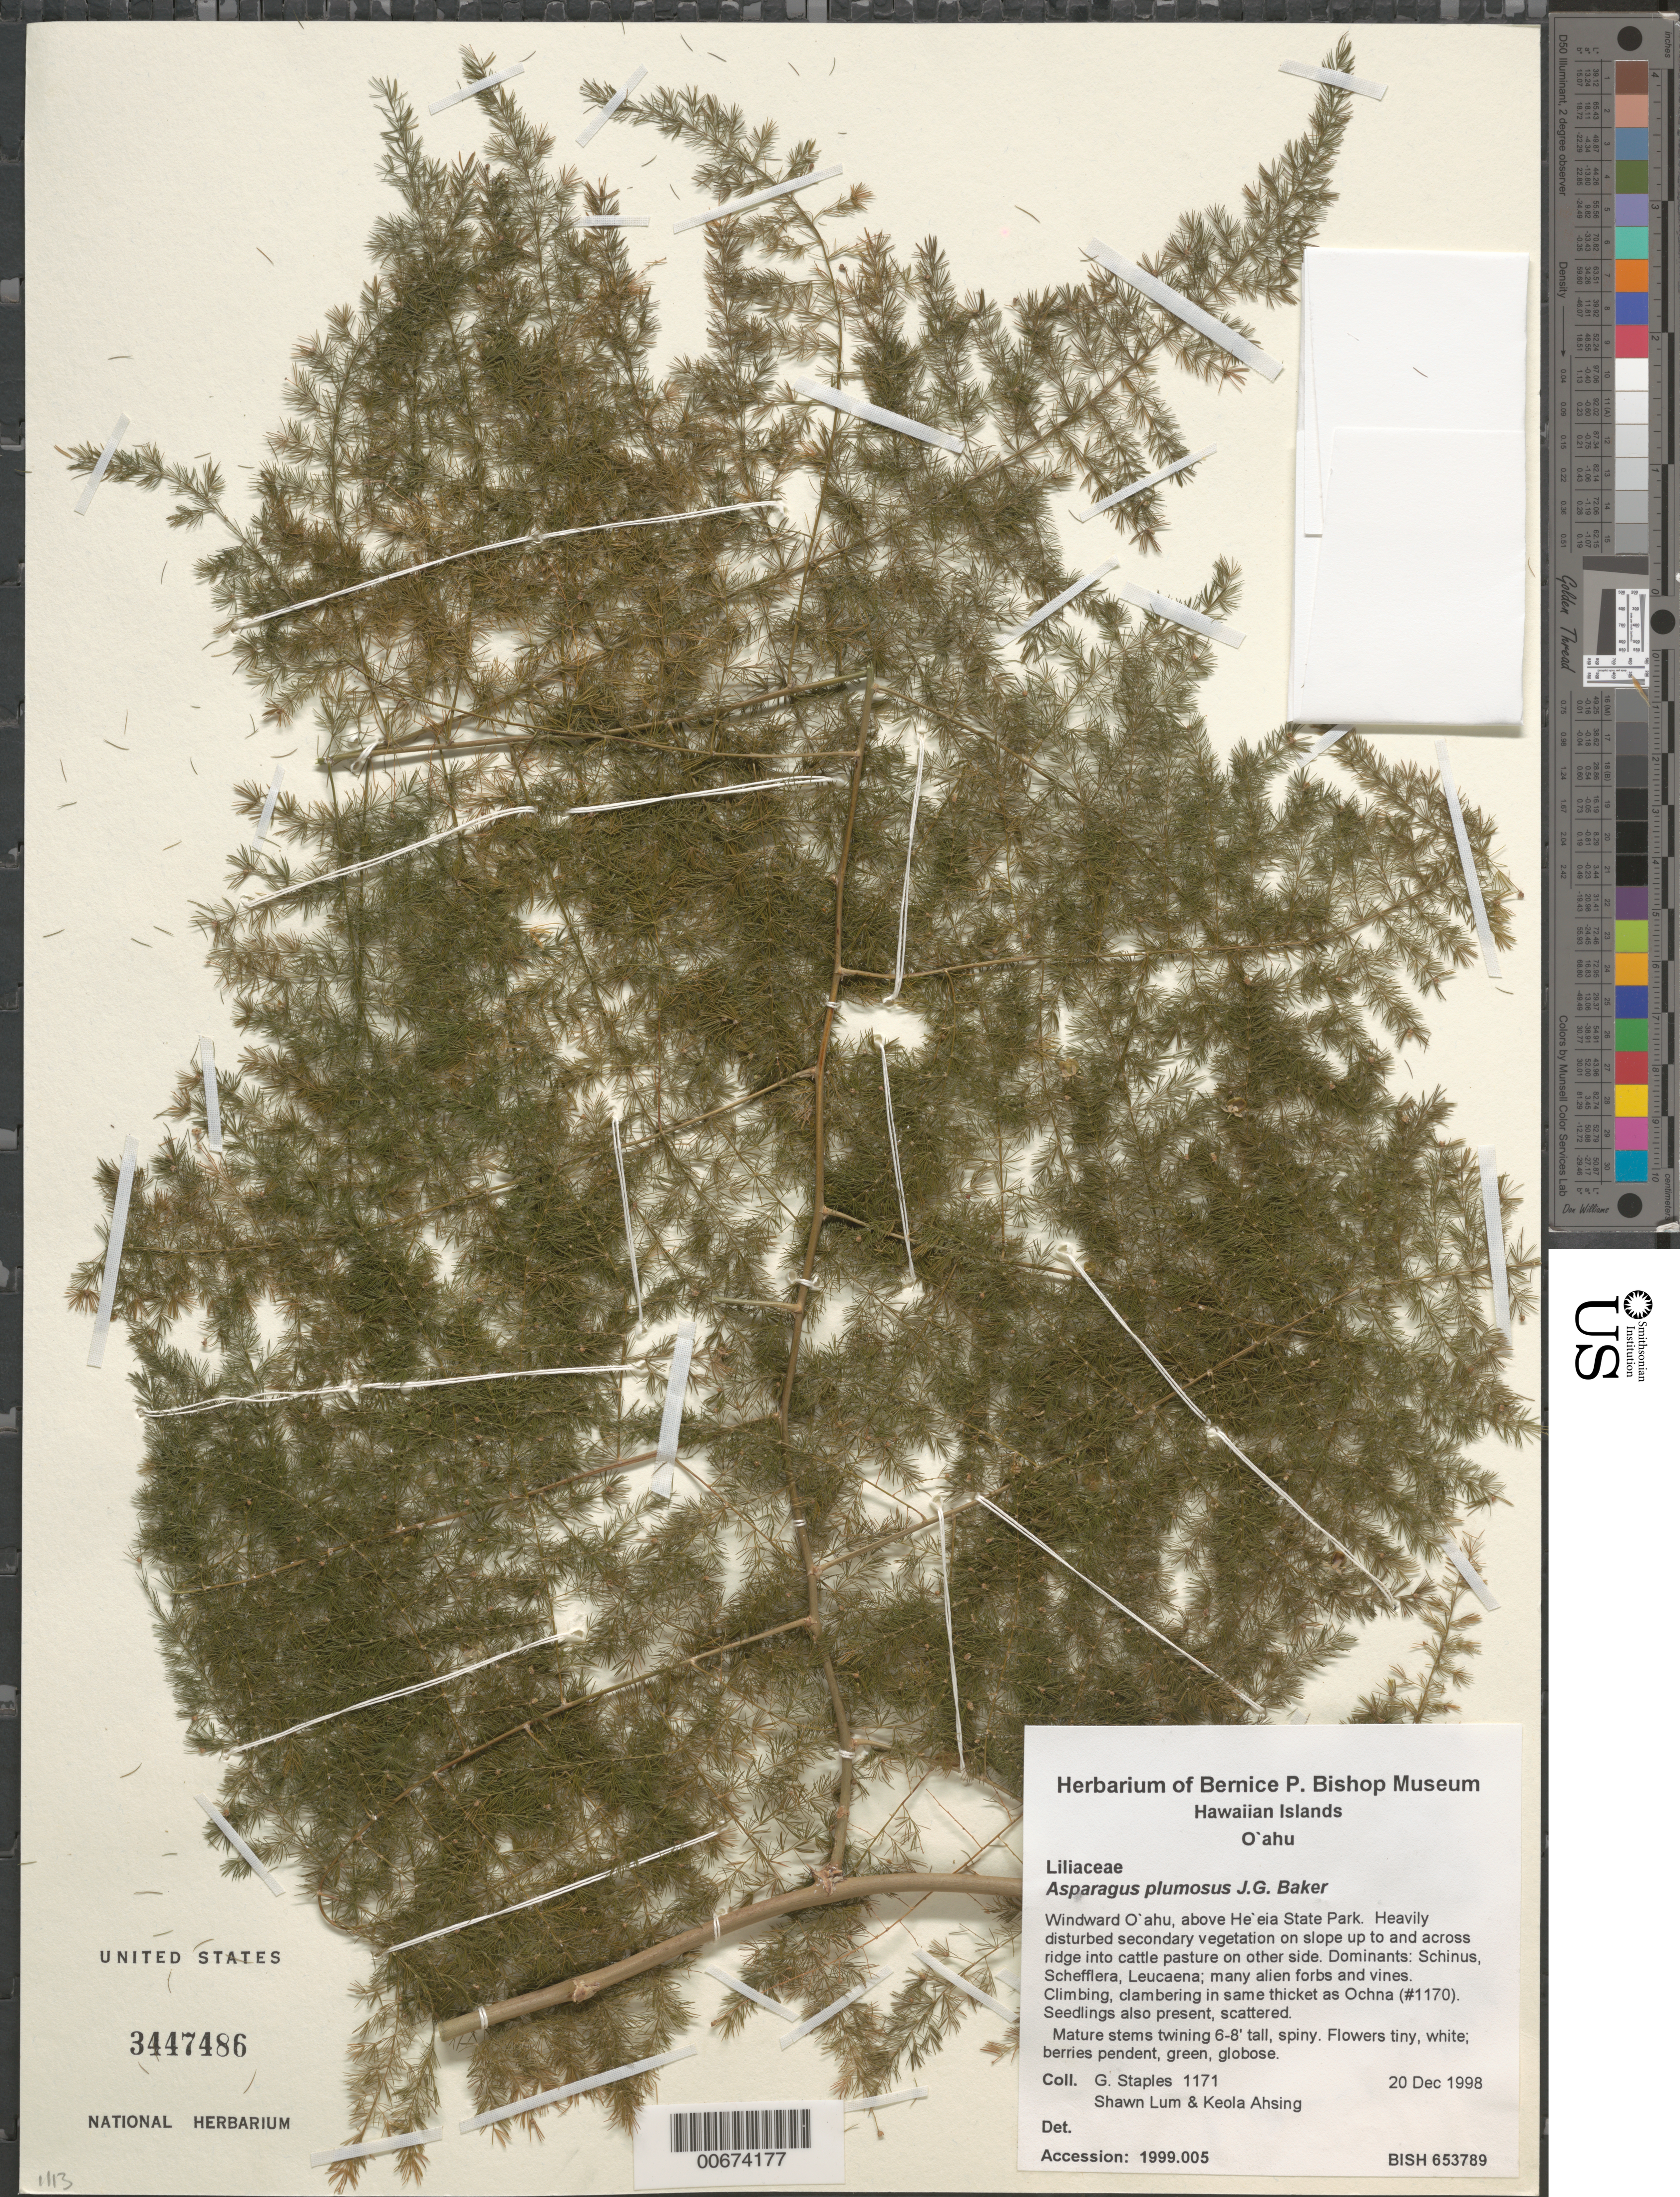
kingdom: Plantae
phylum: Tracheophyta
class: Liliopsida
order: Asparagales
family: Asparagaceae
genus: Asparagus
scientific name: Asparagus plumosus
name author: Baker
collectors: G. Staples, S. Lum & K. Ahsing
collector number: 1171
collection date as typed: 20 Dec 1998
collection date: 1998-12-20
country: United States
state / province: Hawaii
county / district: Honolulu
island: Oahu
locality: Windward Oahu, above He'eia State Park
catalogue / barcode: US 3447486